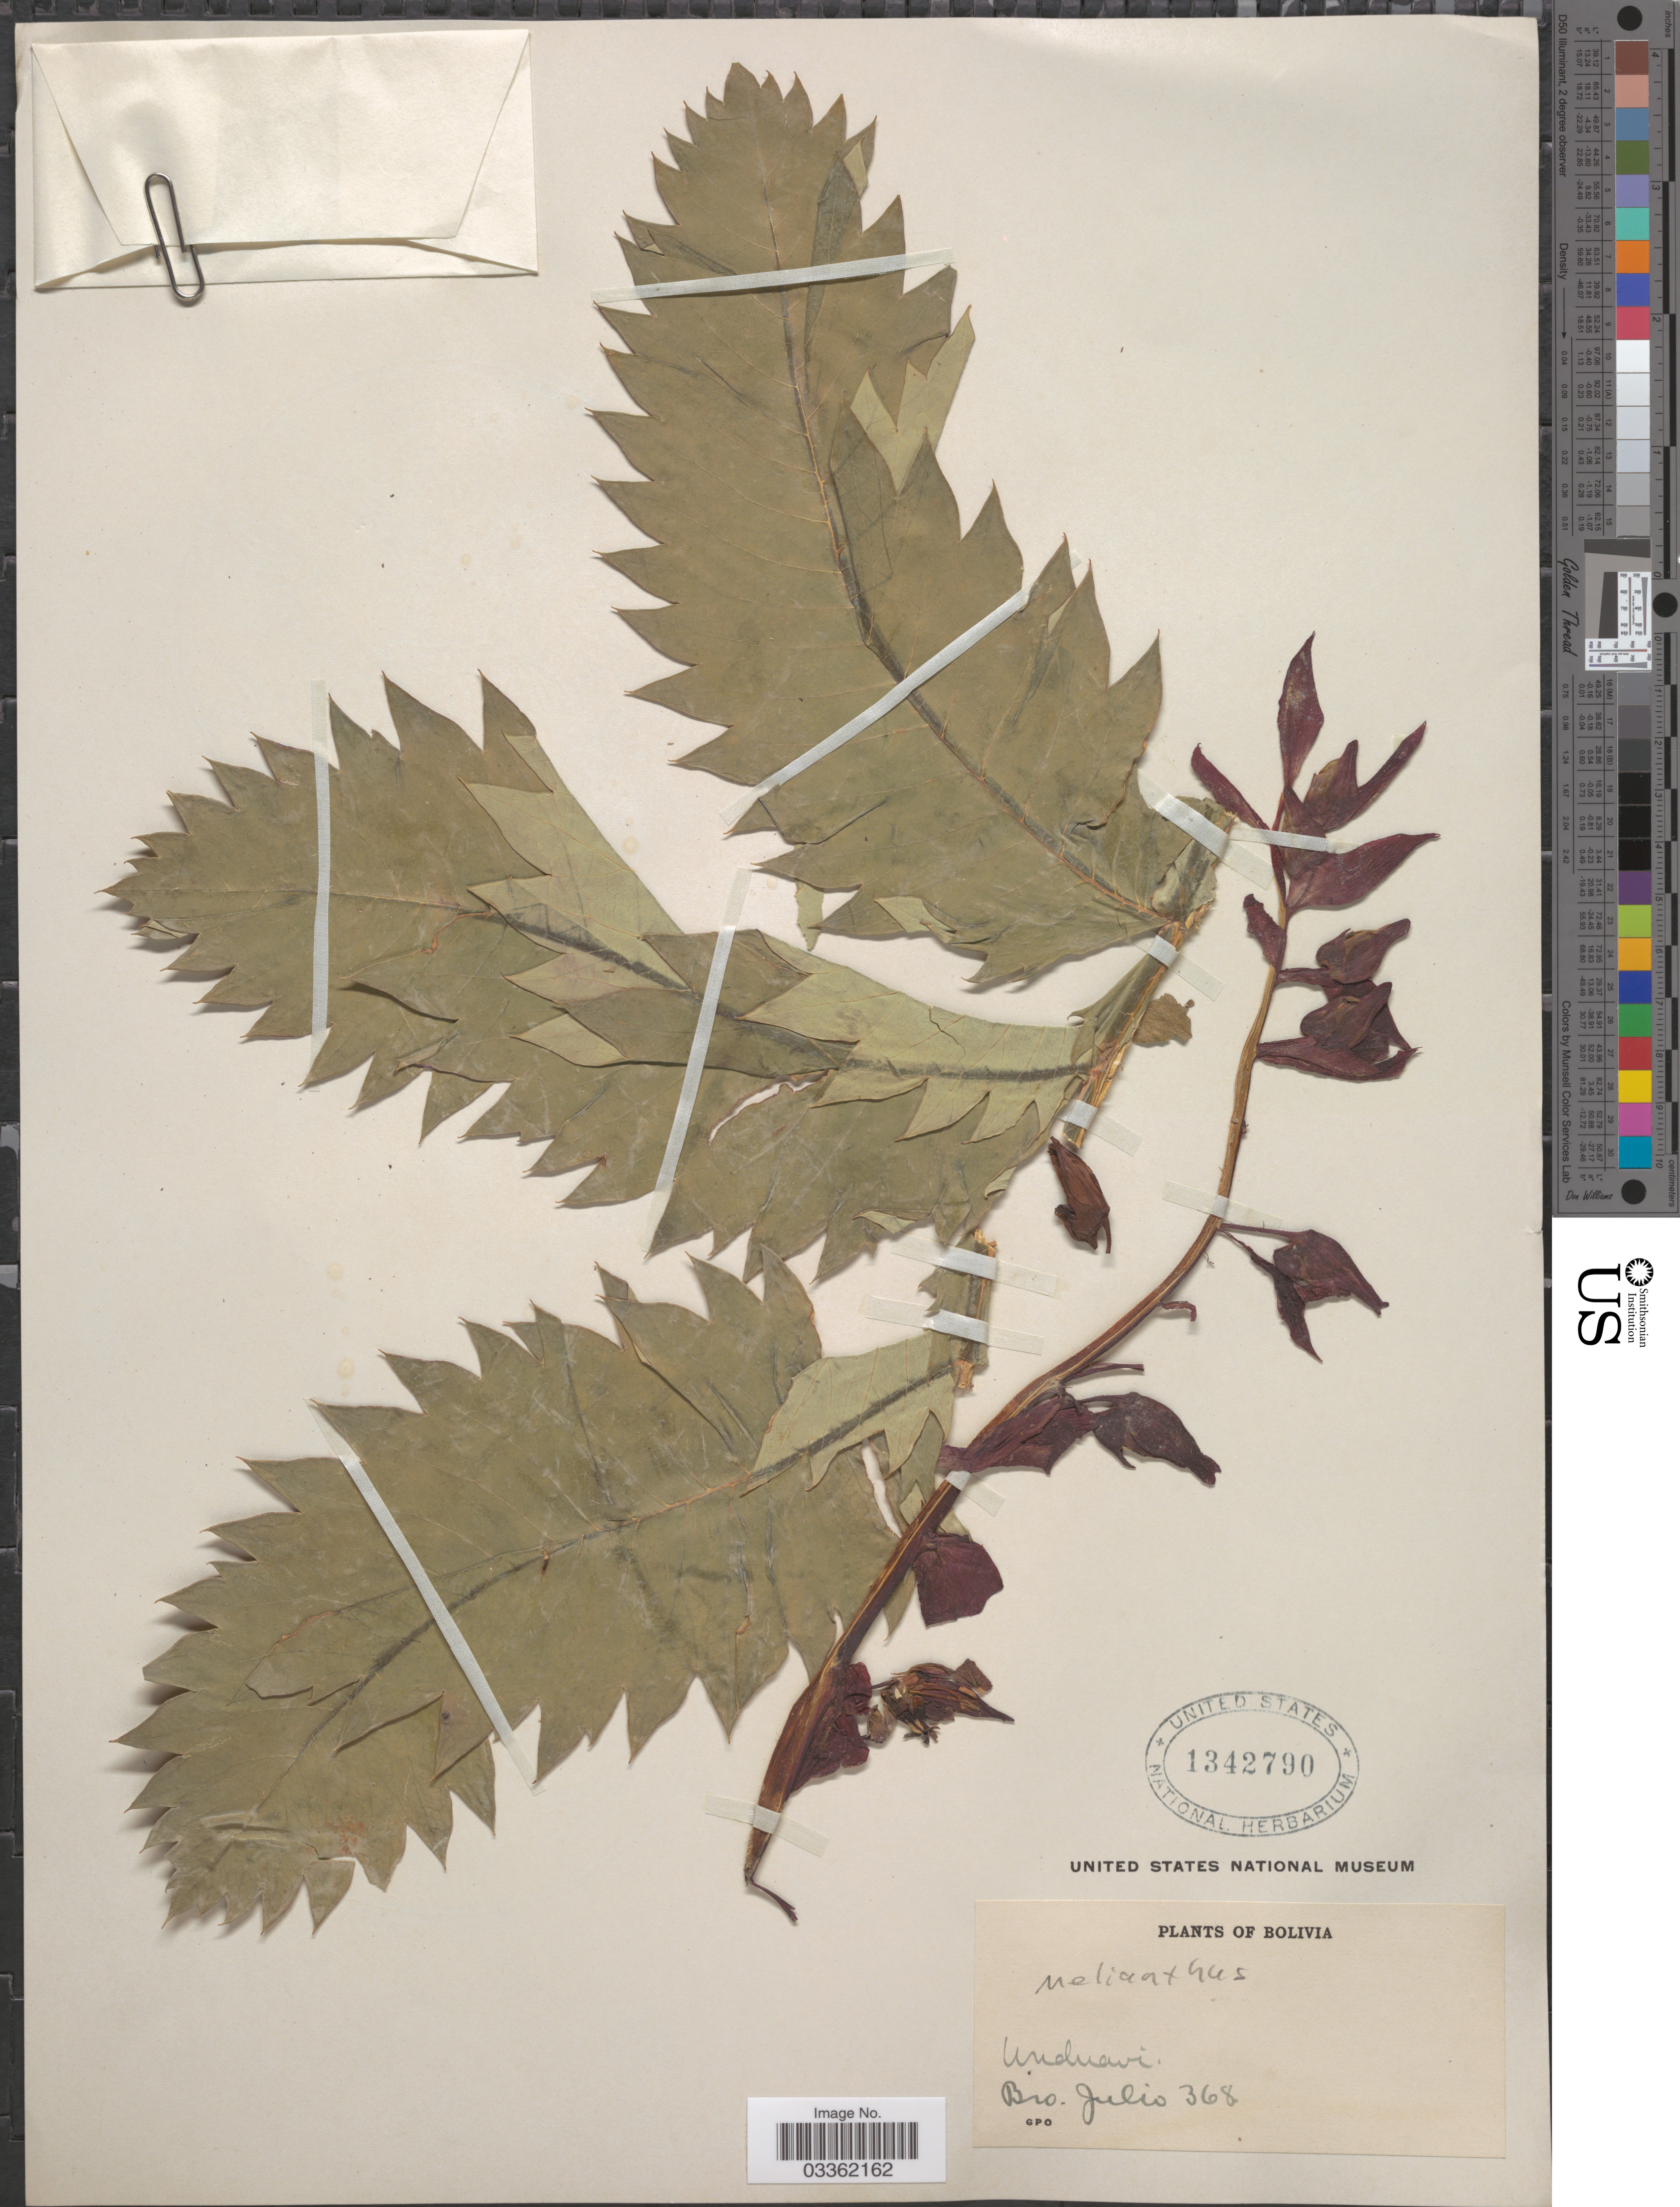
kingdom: Plantae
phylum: Tracheophyta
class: Magnoliopsida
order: Geraniales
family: Melianthaceae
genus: Melianthus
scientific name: Melianthus sp.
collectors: Bro. Julio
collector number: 368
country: Bolivia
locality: Unduavi.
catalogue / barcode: US 1342790